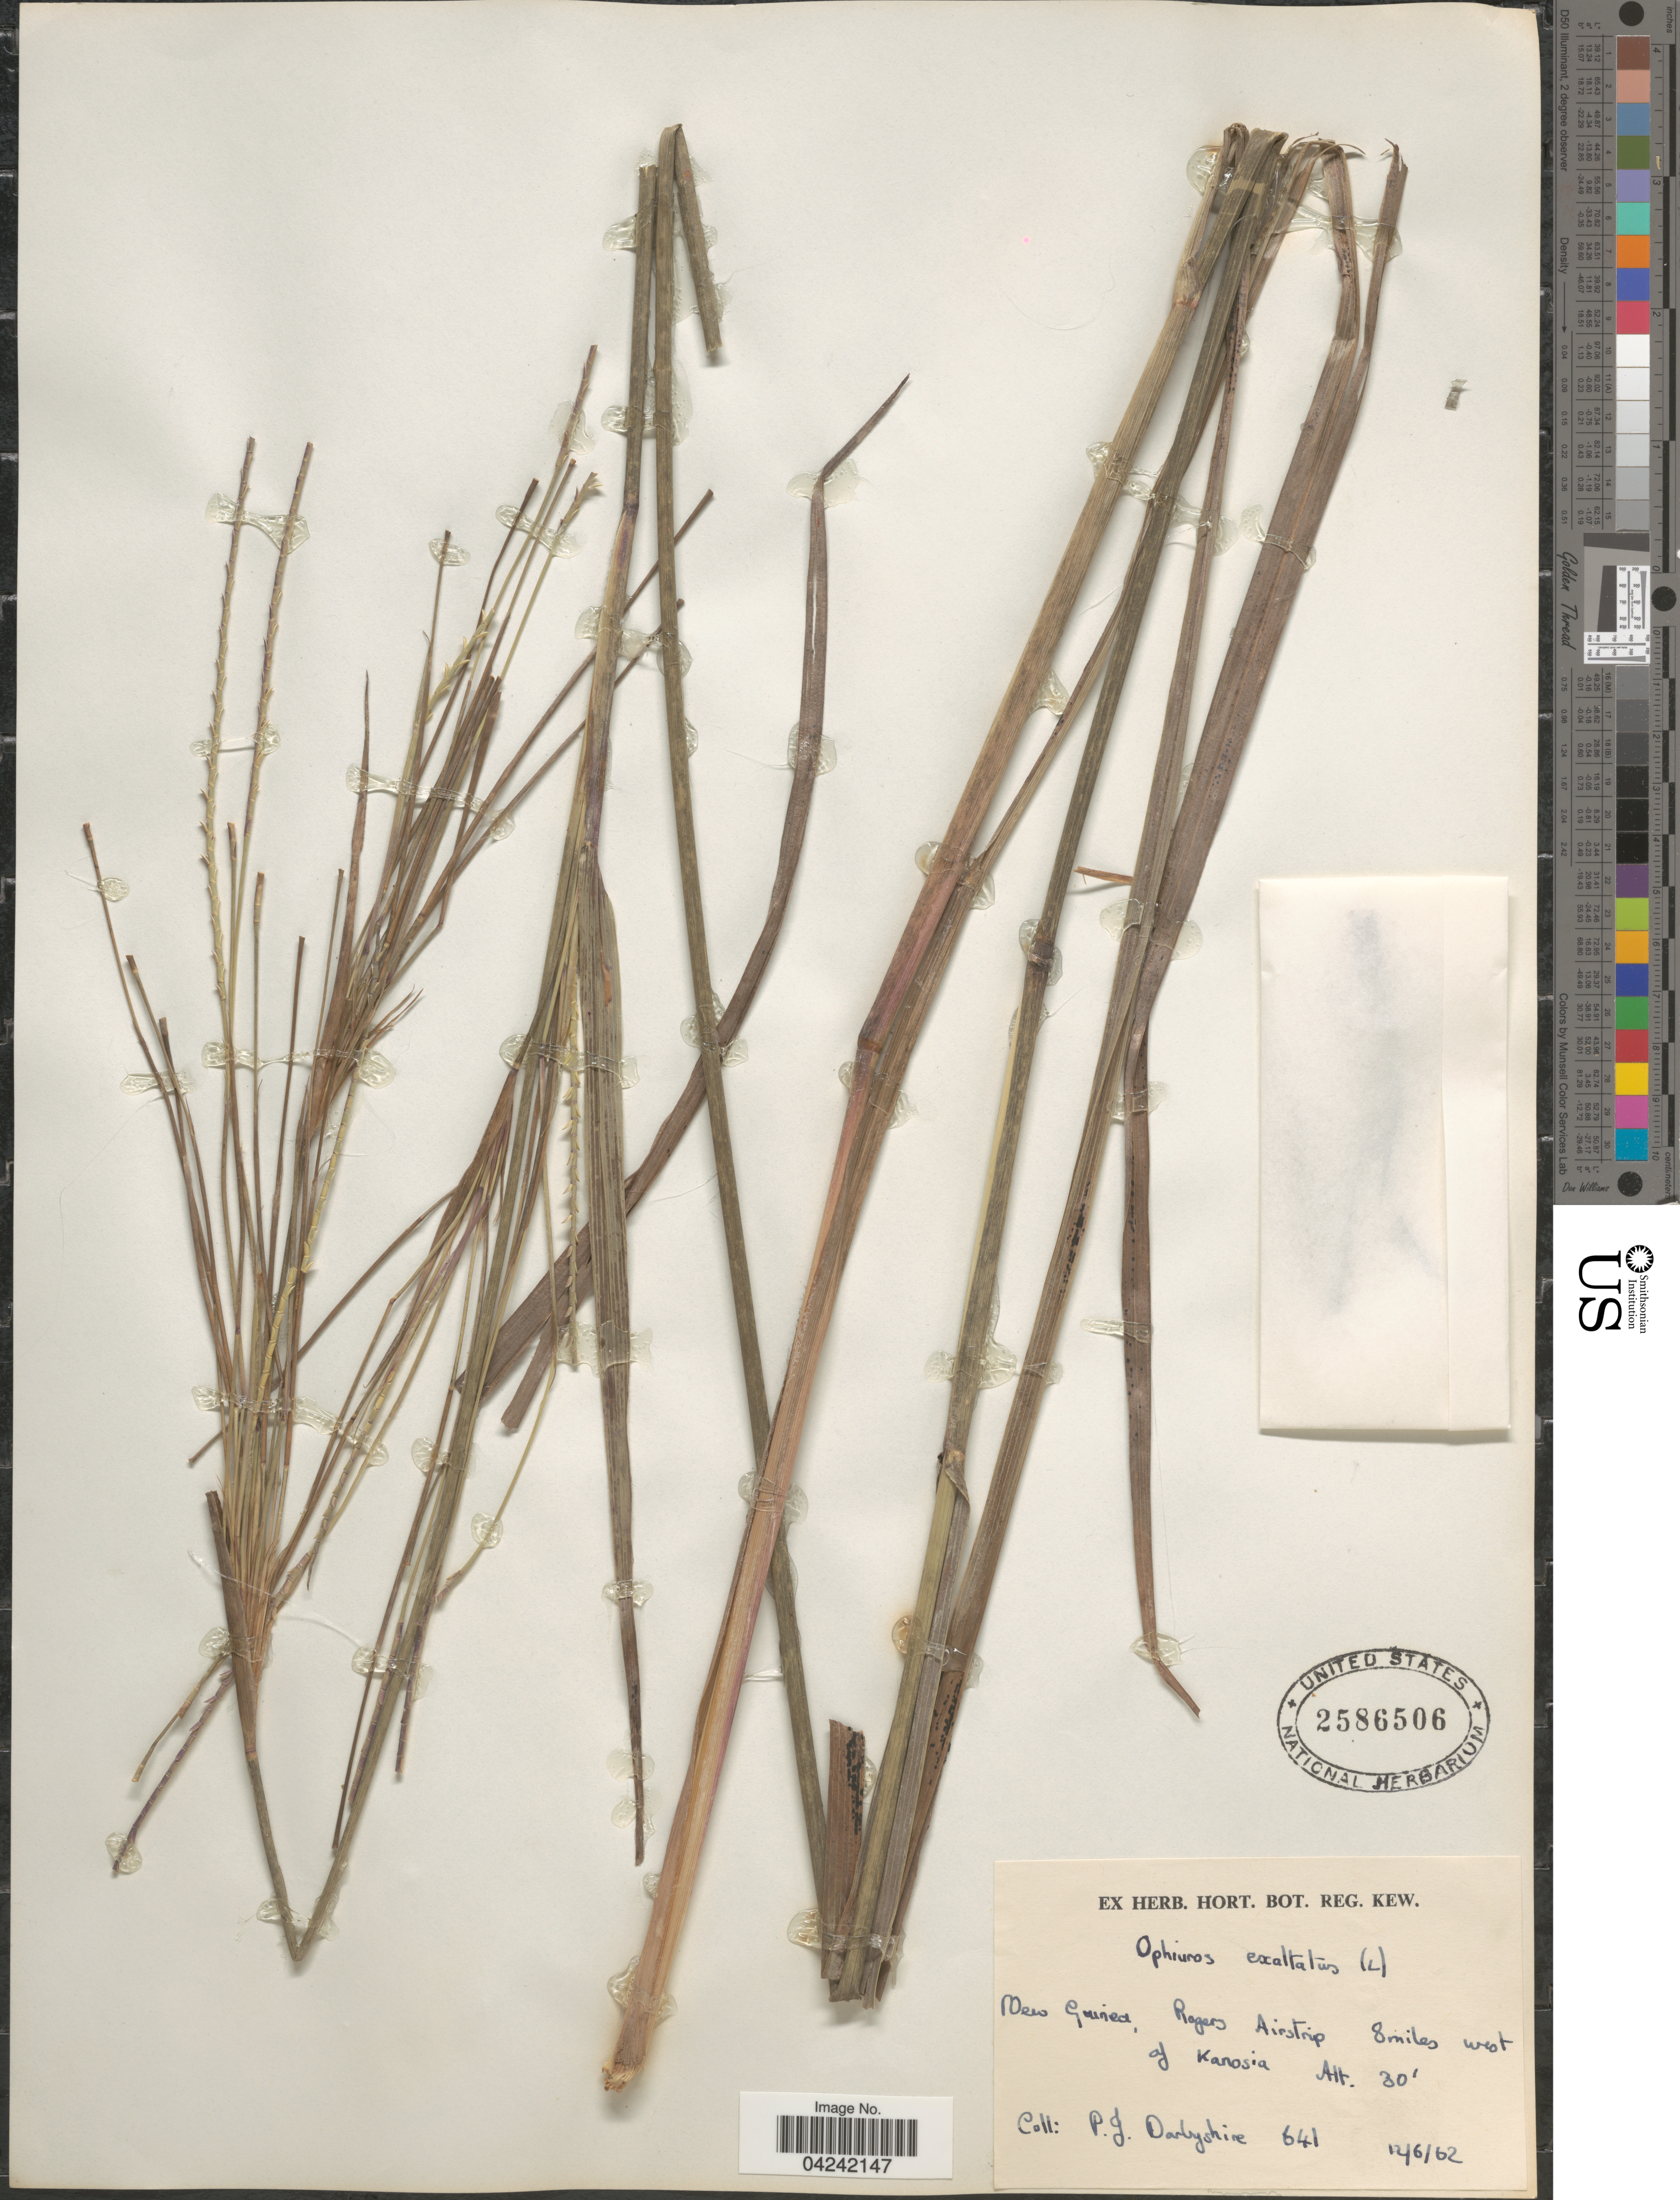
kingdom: Plantae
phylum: Tracheophyta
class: Liliopsida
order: Poales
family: Poaceae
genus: Ophiuros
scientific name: Ophiuros sp.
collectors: P. Darbyshire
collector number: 641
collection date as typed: Transcribed d/m/y: 12/6/62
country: Papua New Guinea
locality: New Guinea, Rogers Airstrip. 8 miles west of Kanosia.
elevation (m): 9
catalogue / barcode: US 2586506